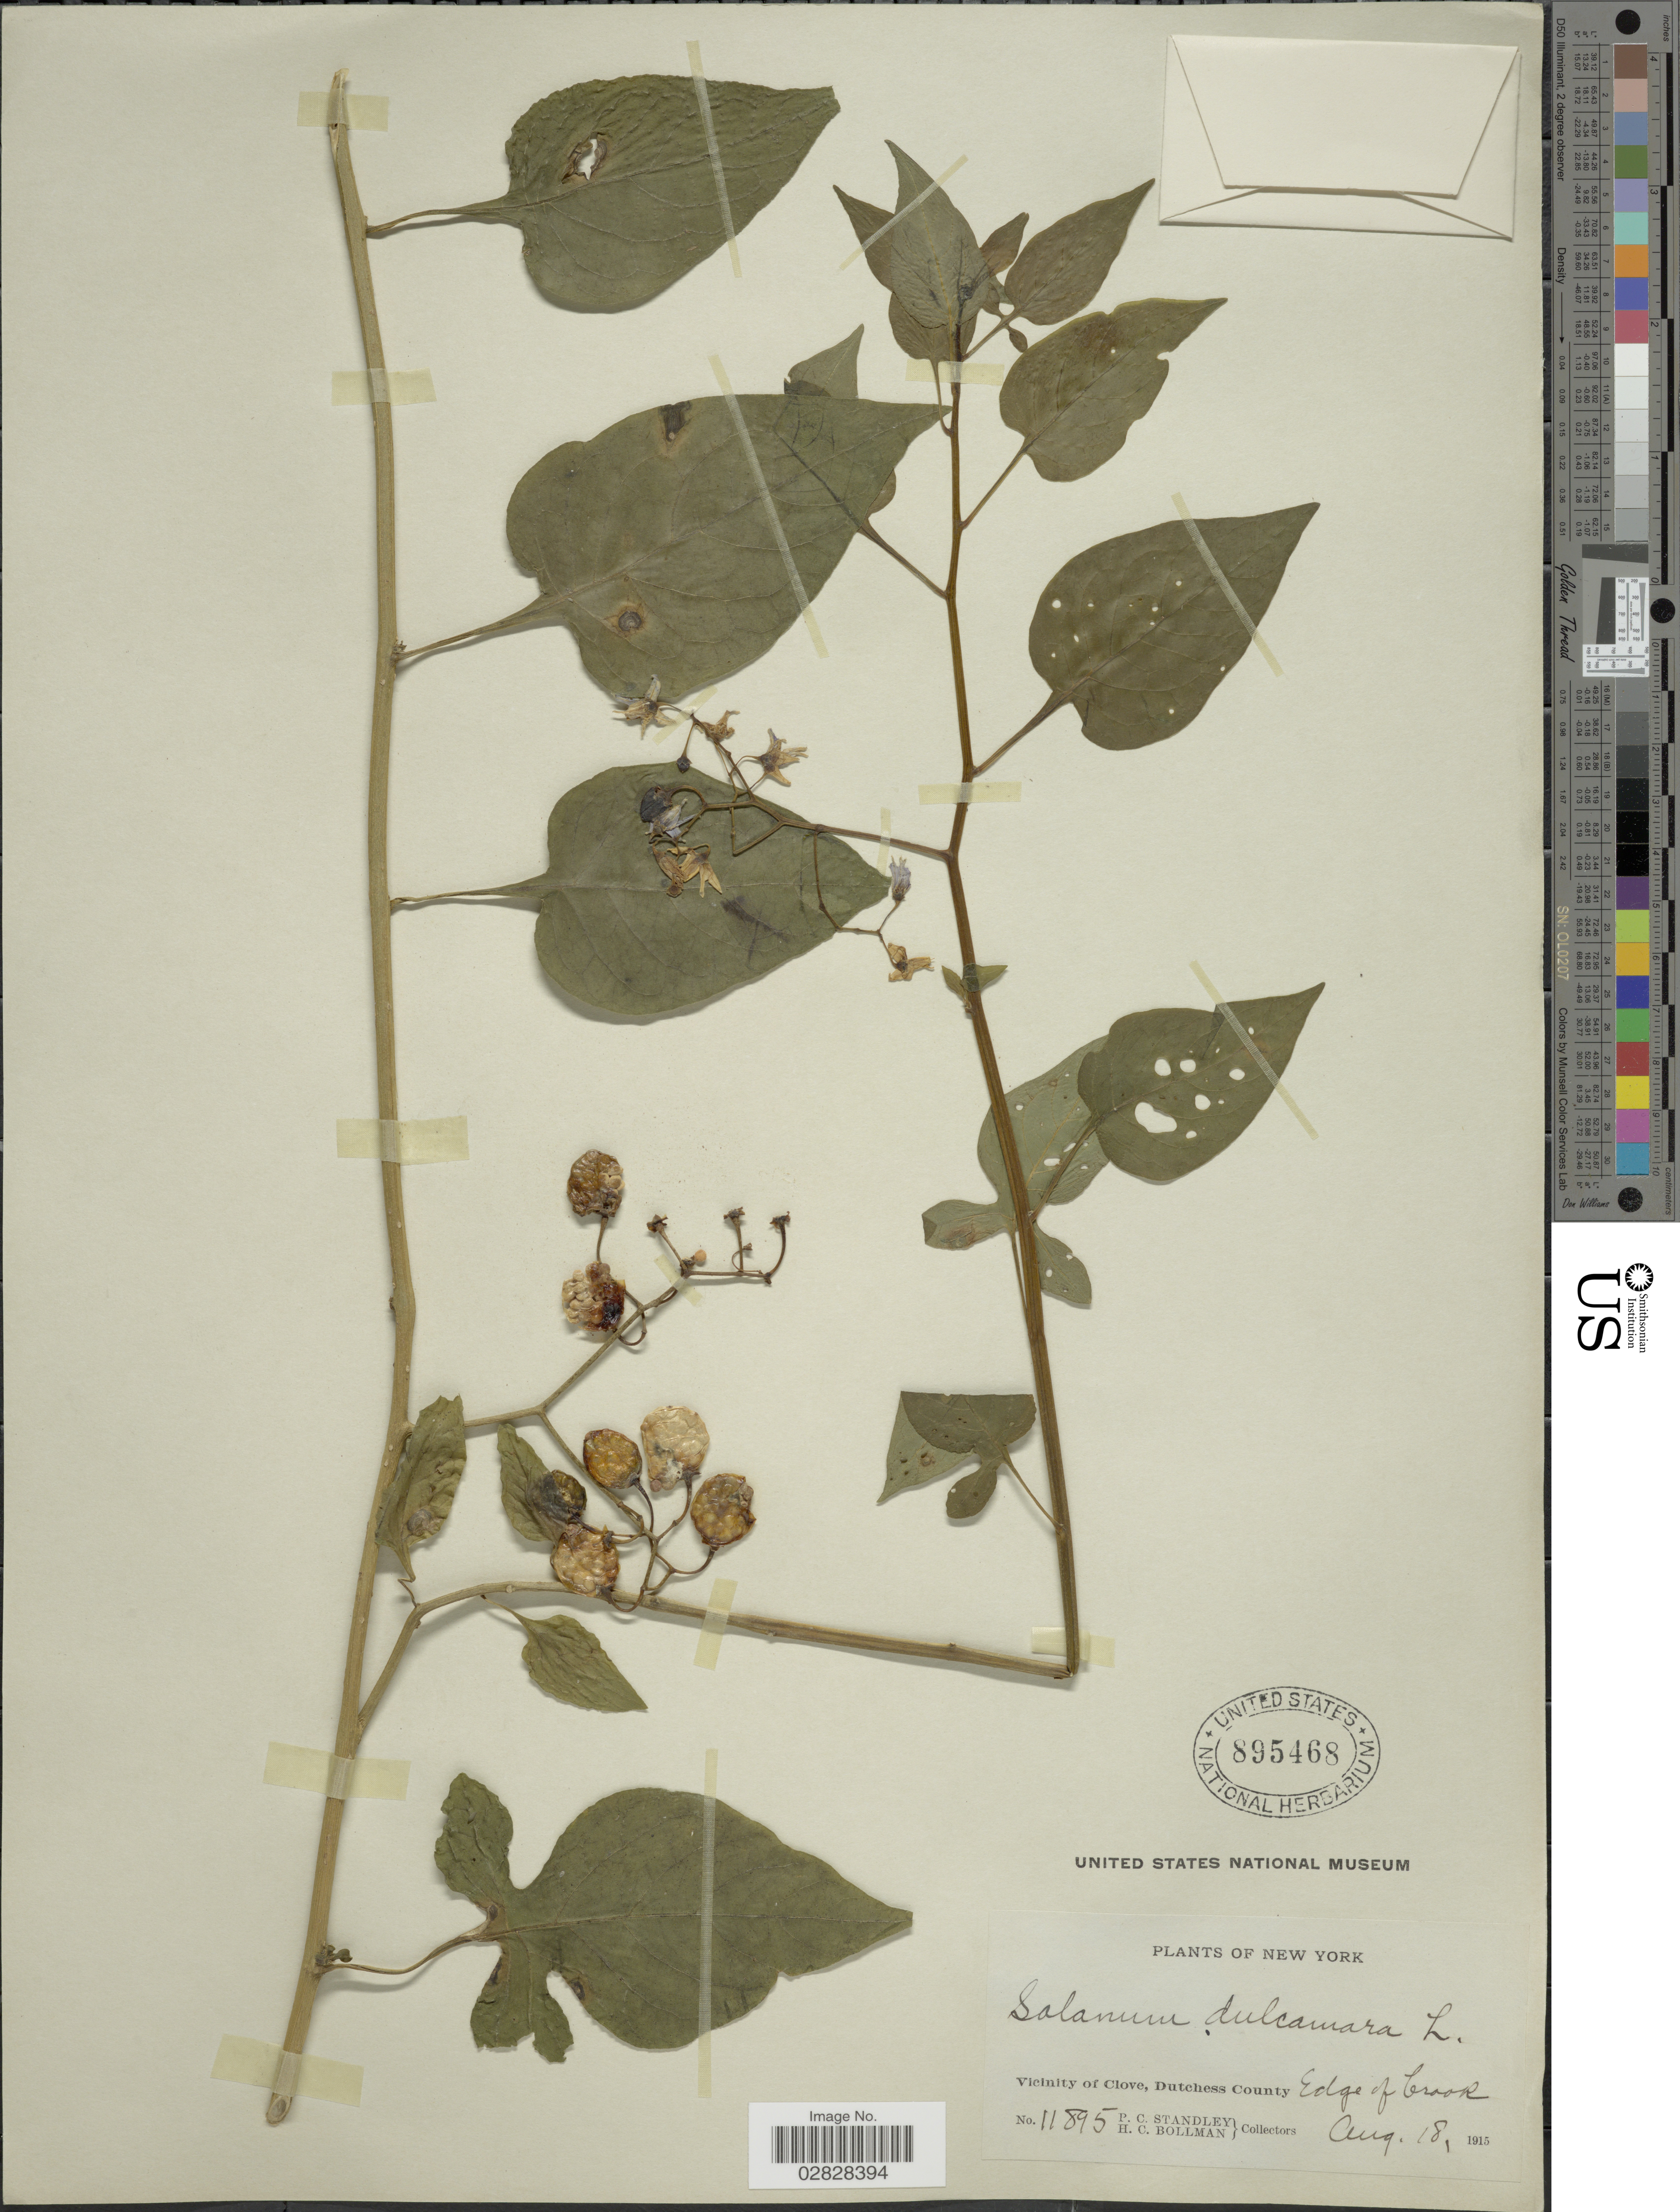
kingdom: Plantae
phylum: Tracheophyta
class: Magnoliopsida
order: Solanales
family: Solanaceae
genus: Solanum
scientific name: Solanum dulcamara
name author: L.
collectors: P. C. Standley & H. C. Bollman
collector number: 11895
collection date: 1915-08-18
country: United States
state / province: New York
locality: Vicinity of Clove, Dutchess County. Edge of brook.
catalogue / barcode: US 895468